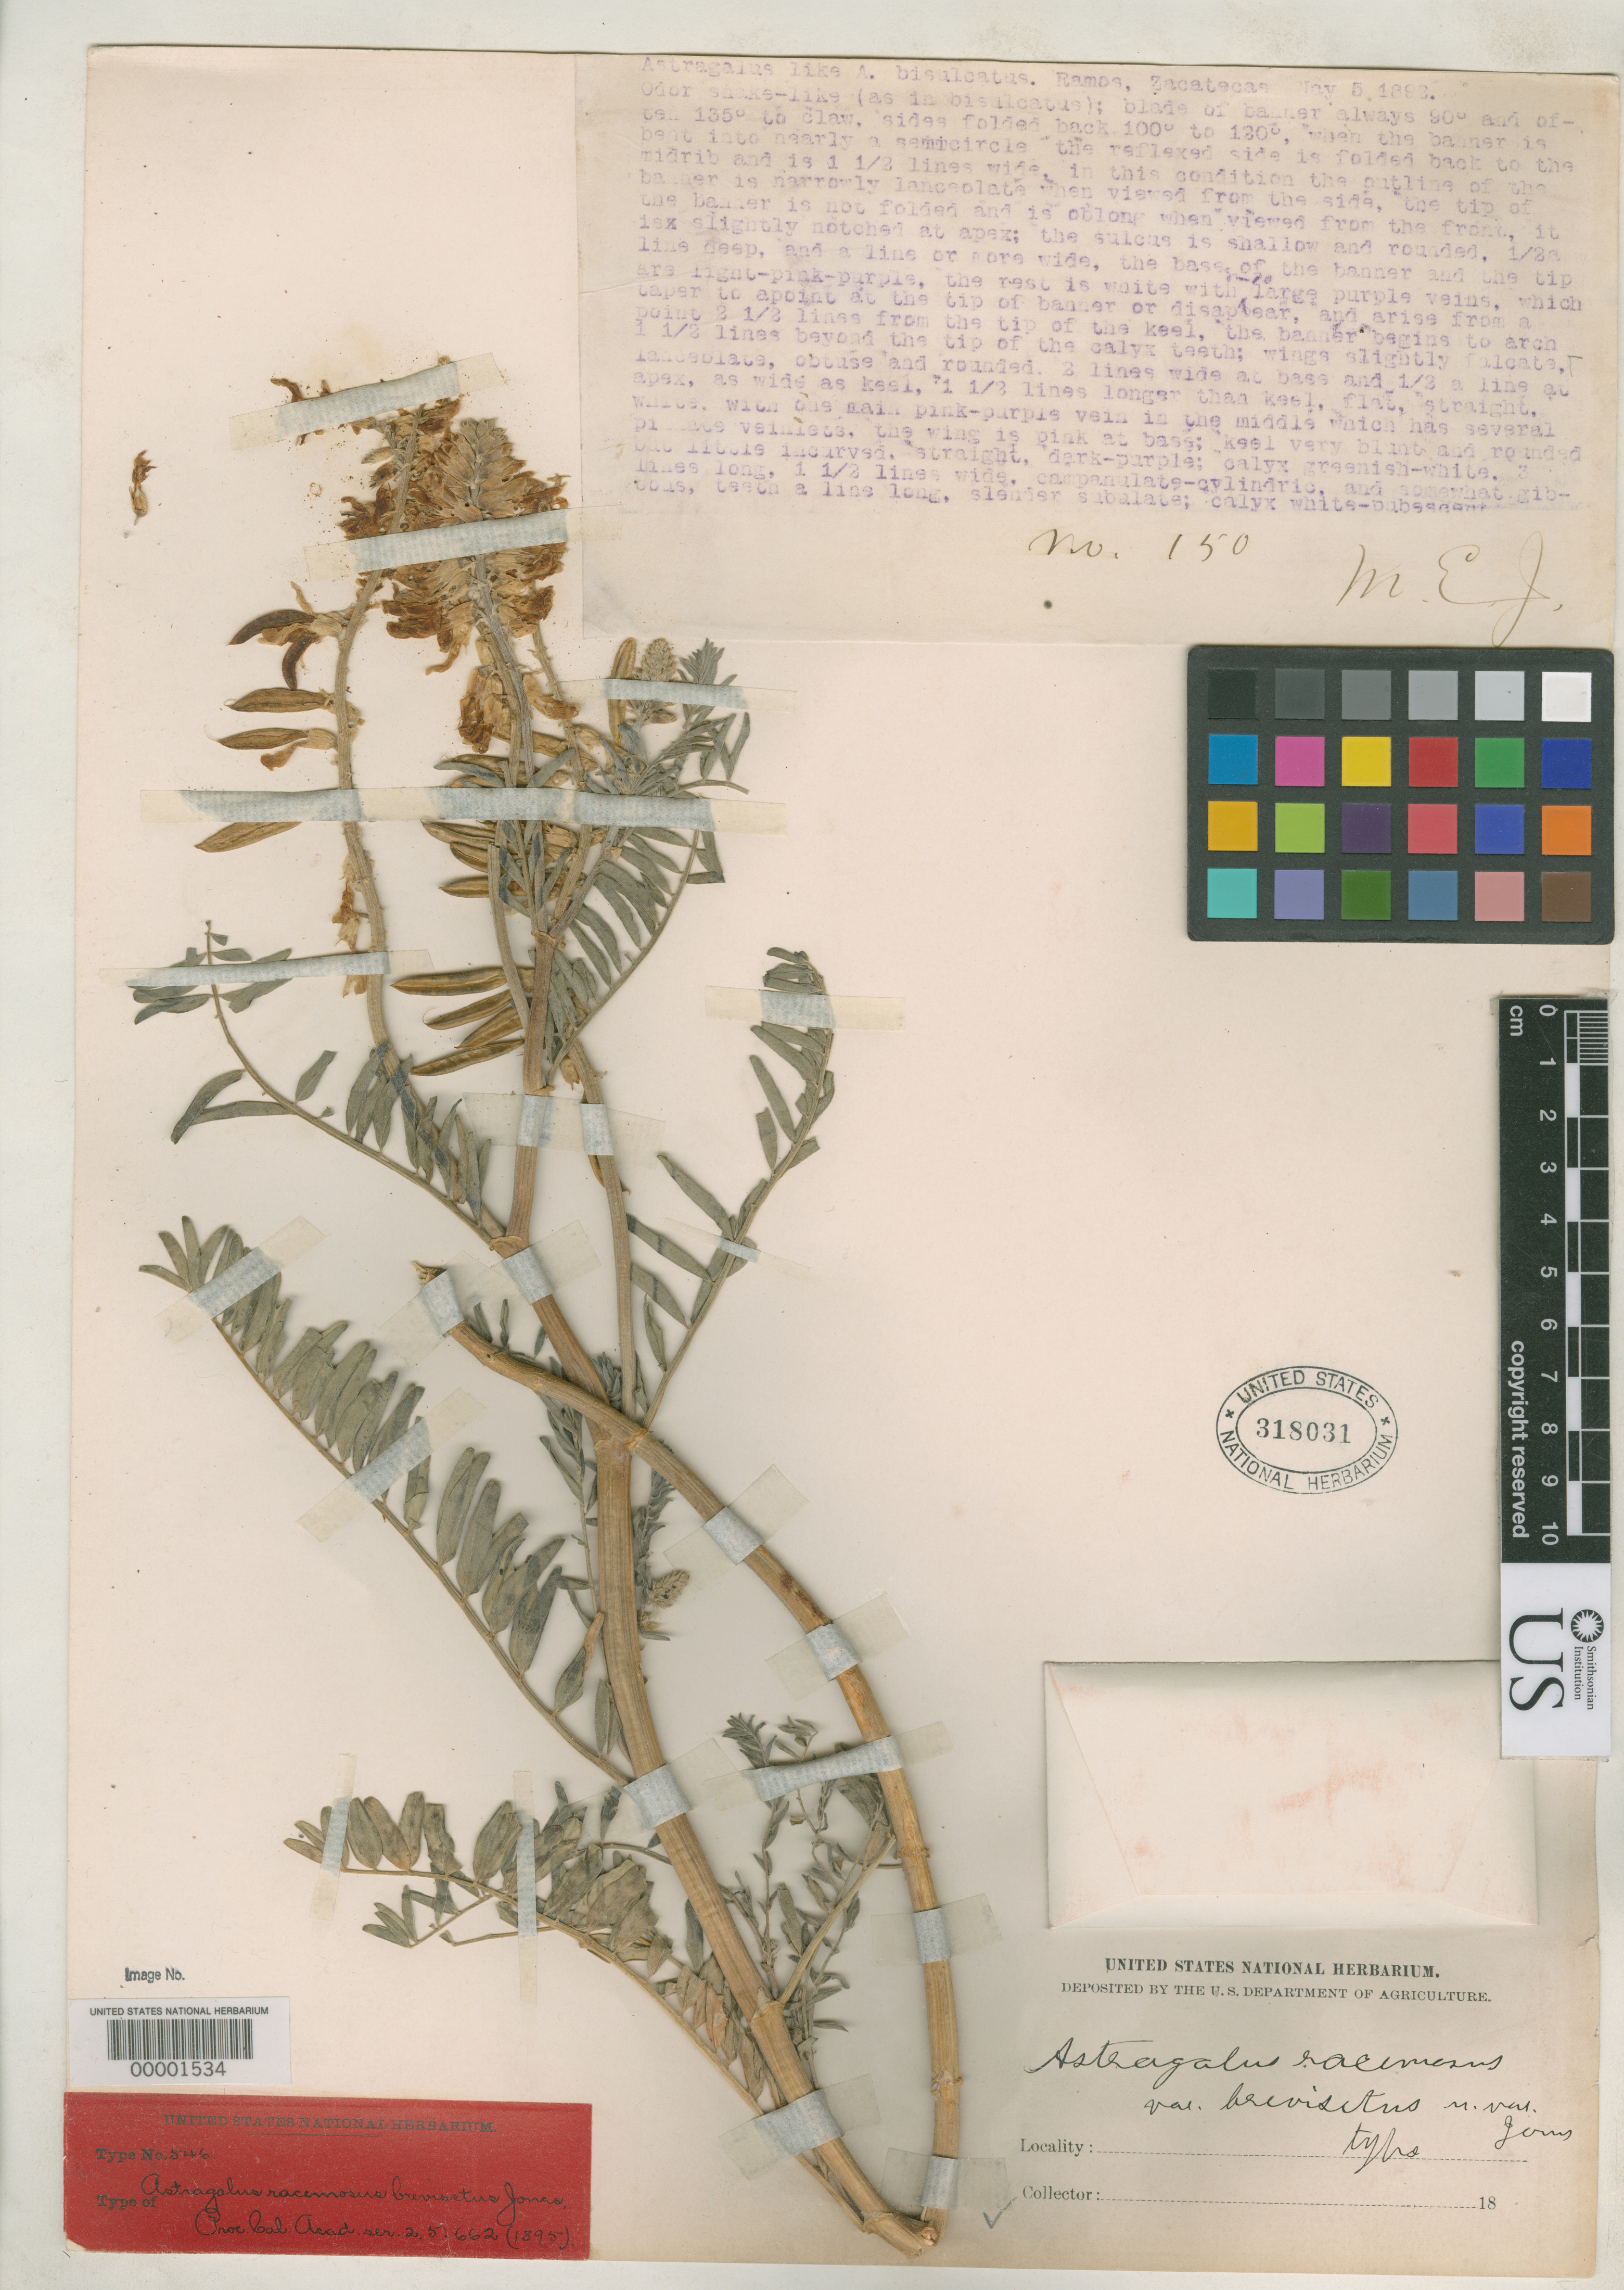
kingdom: Plantae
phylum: Tracheophyta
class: Magnoliopsida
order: Fabales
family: Fabaceae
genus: Astragalus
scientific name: Astragalus racemosus var. brevisetus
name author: M.E. Jones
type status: Isotype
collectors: M. E. Jones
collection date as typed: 05 May 1892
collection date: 1892-05-05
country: Mexico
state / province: Zacatecas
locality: Ramos.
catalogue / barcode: US 318031